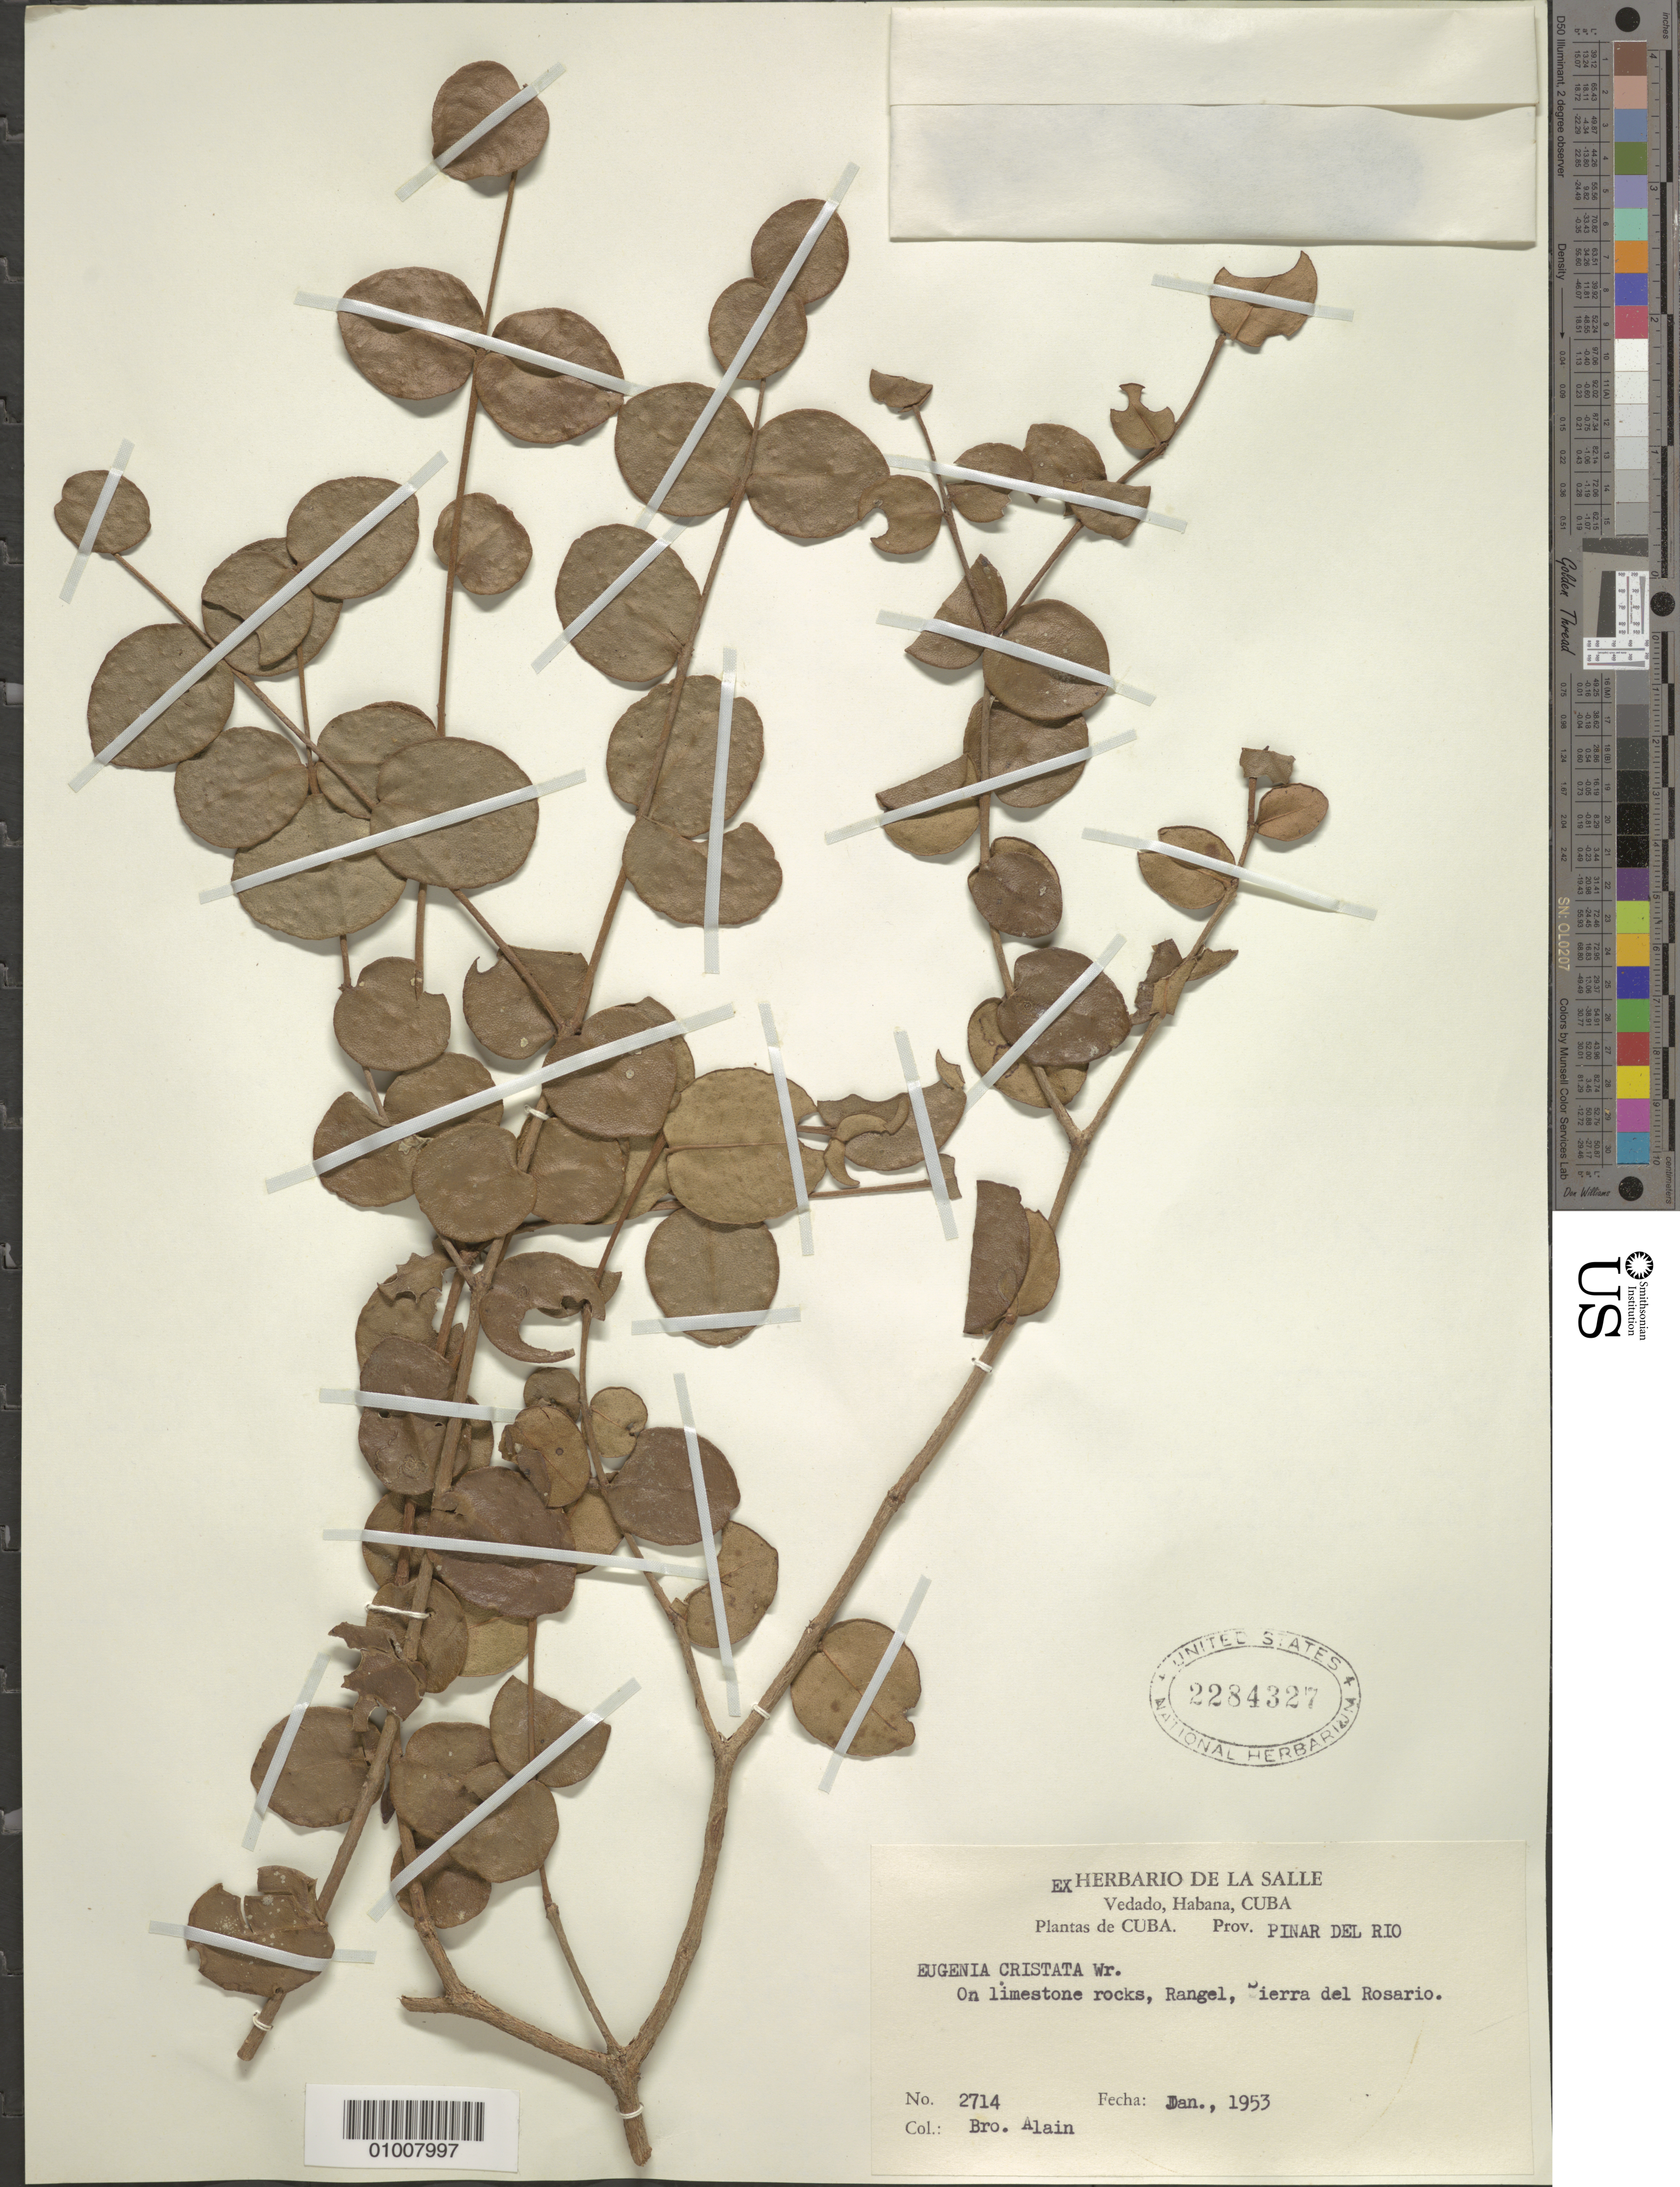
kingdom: Plantae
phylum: Tracheophyta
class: Magnoliopsida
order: Myrtales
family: Myrtaceae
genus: Eugenia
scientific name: Eugenia cristata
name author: C. Wright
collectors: A. H. Liogier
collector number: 2714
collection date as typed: Jan 1953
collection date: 1953-01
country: Cuba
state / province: Pinar del Rio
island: Cuba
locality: Rangel, Sierra del Rosario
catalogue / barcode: US 2284327